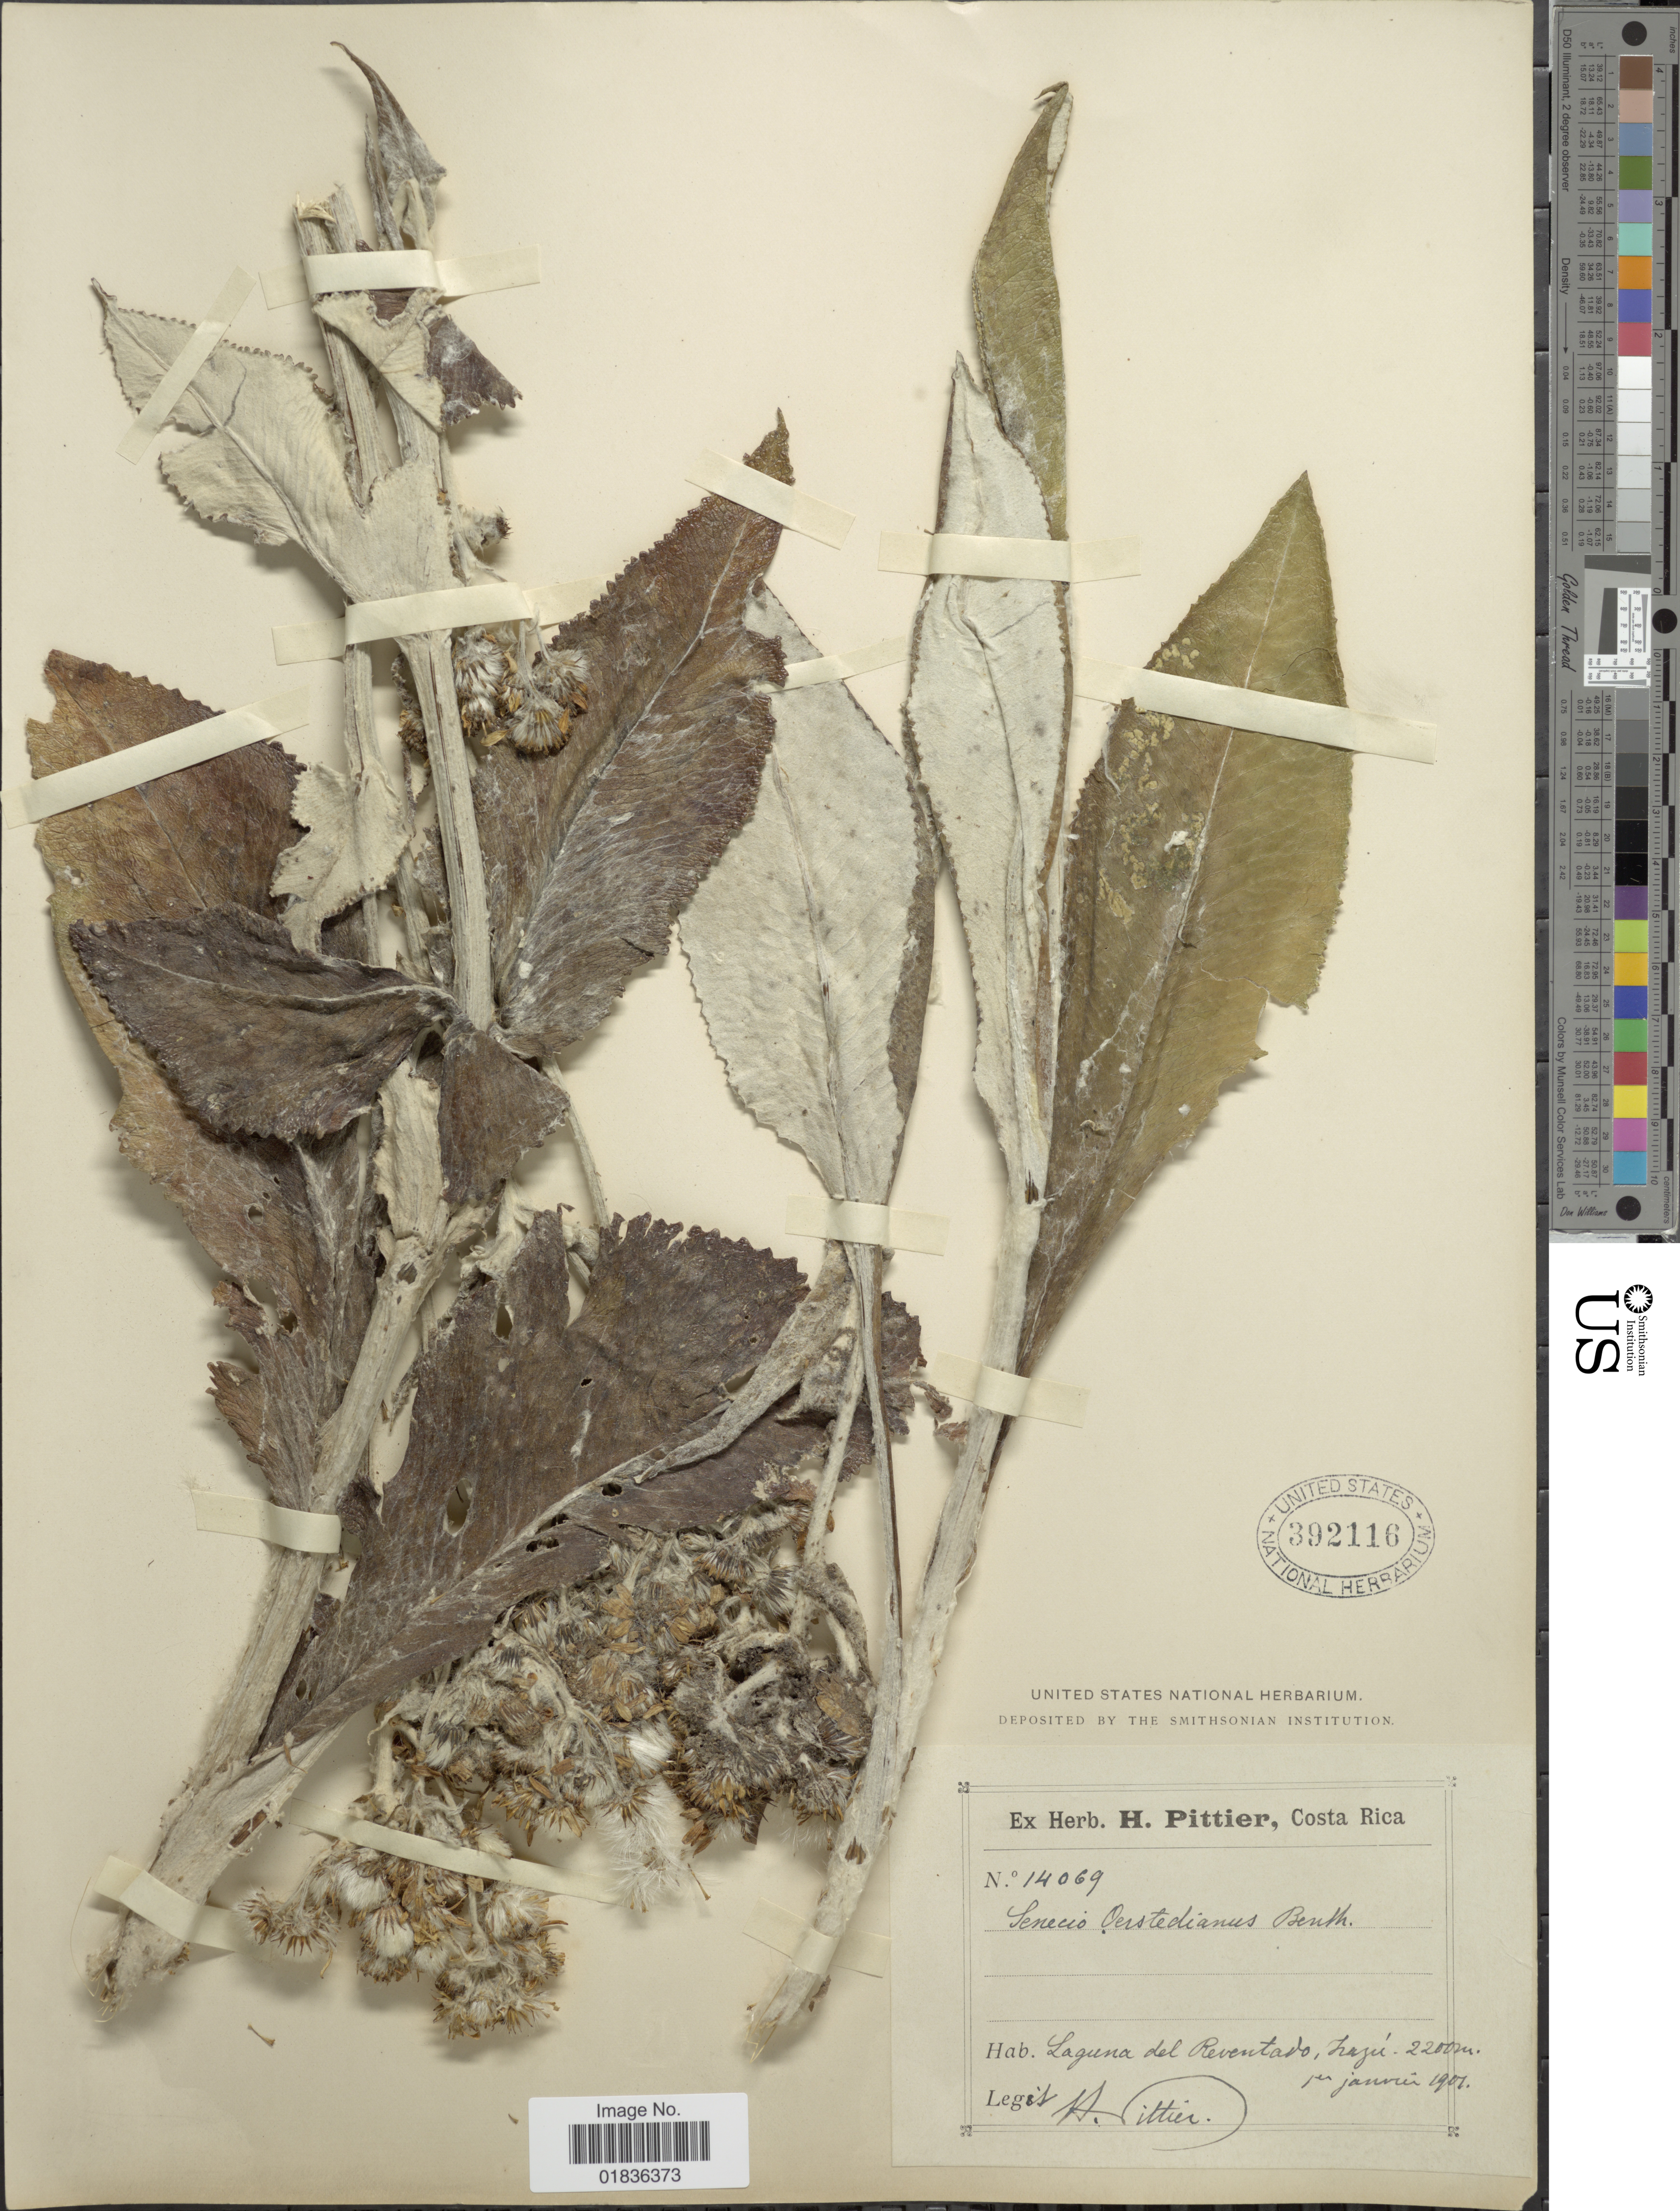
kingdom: Plantae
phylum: Tracheophyta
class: Magnoliopsida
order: Asterales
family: Asteraceae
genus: Senecio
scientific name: Senecio oerstedianus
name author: Benth.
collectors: H. F. Pittier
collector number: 14069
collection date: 1901-01-01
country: Costa Rica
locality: Laguna del Reventazón, Irazú.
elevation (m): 2200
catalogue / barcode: US 392116